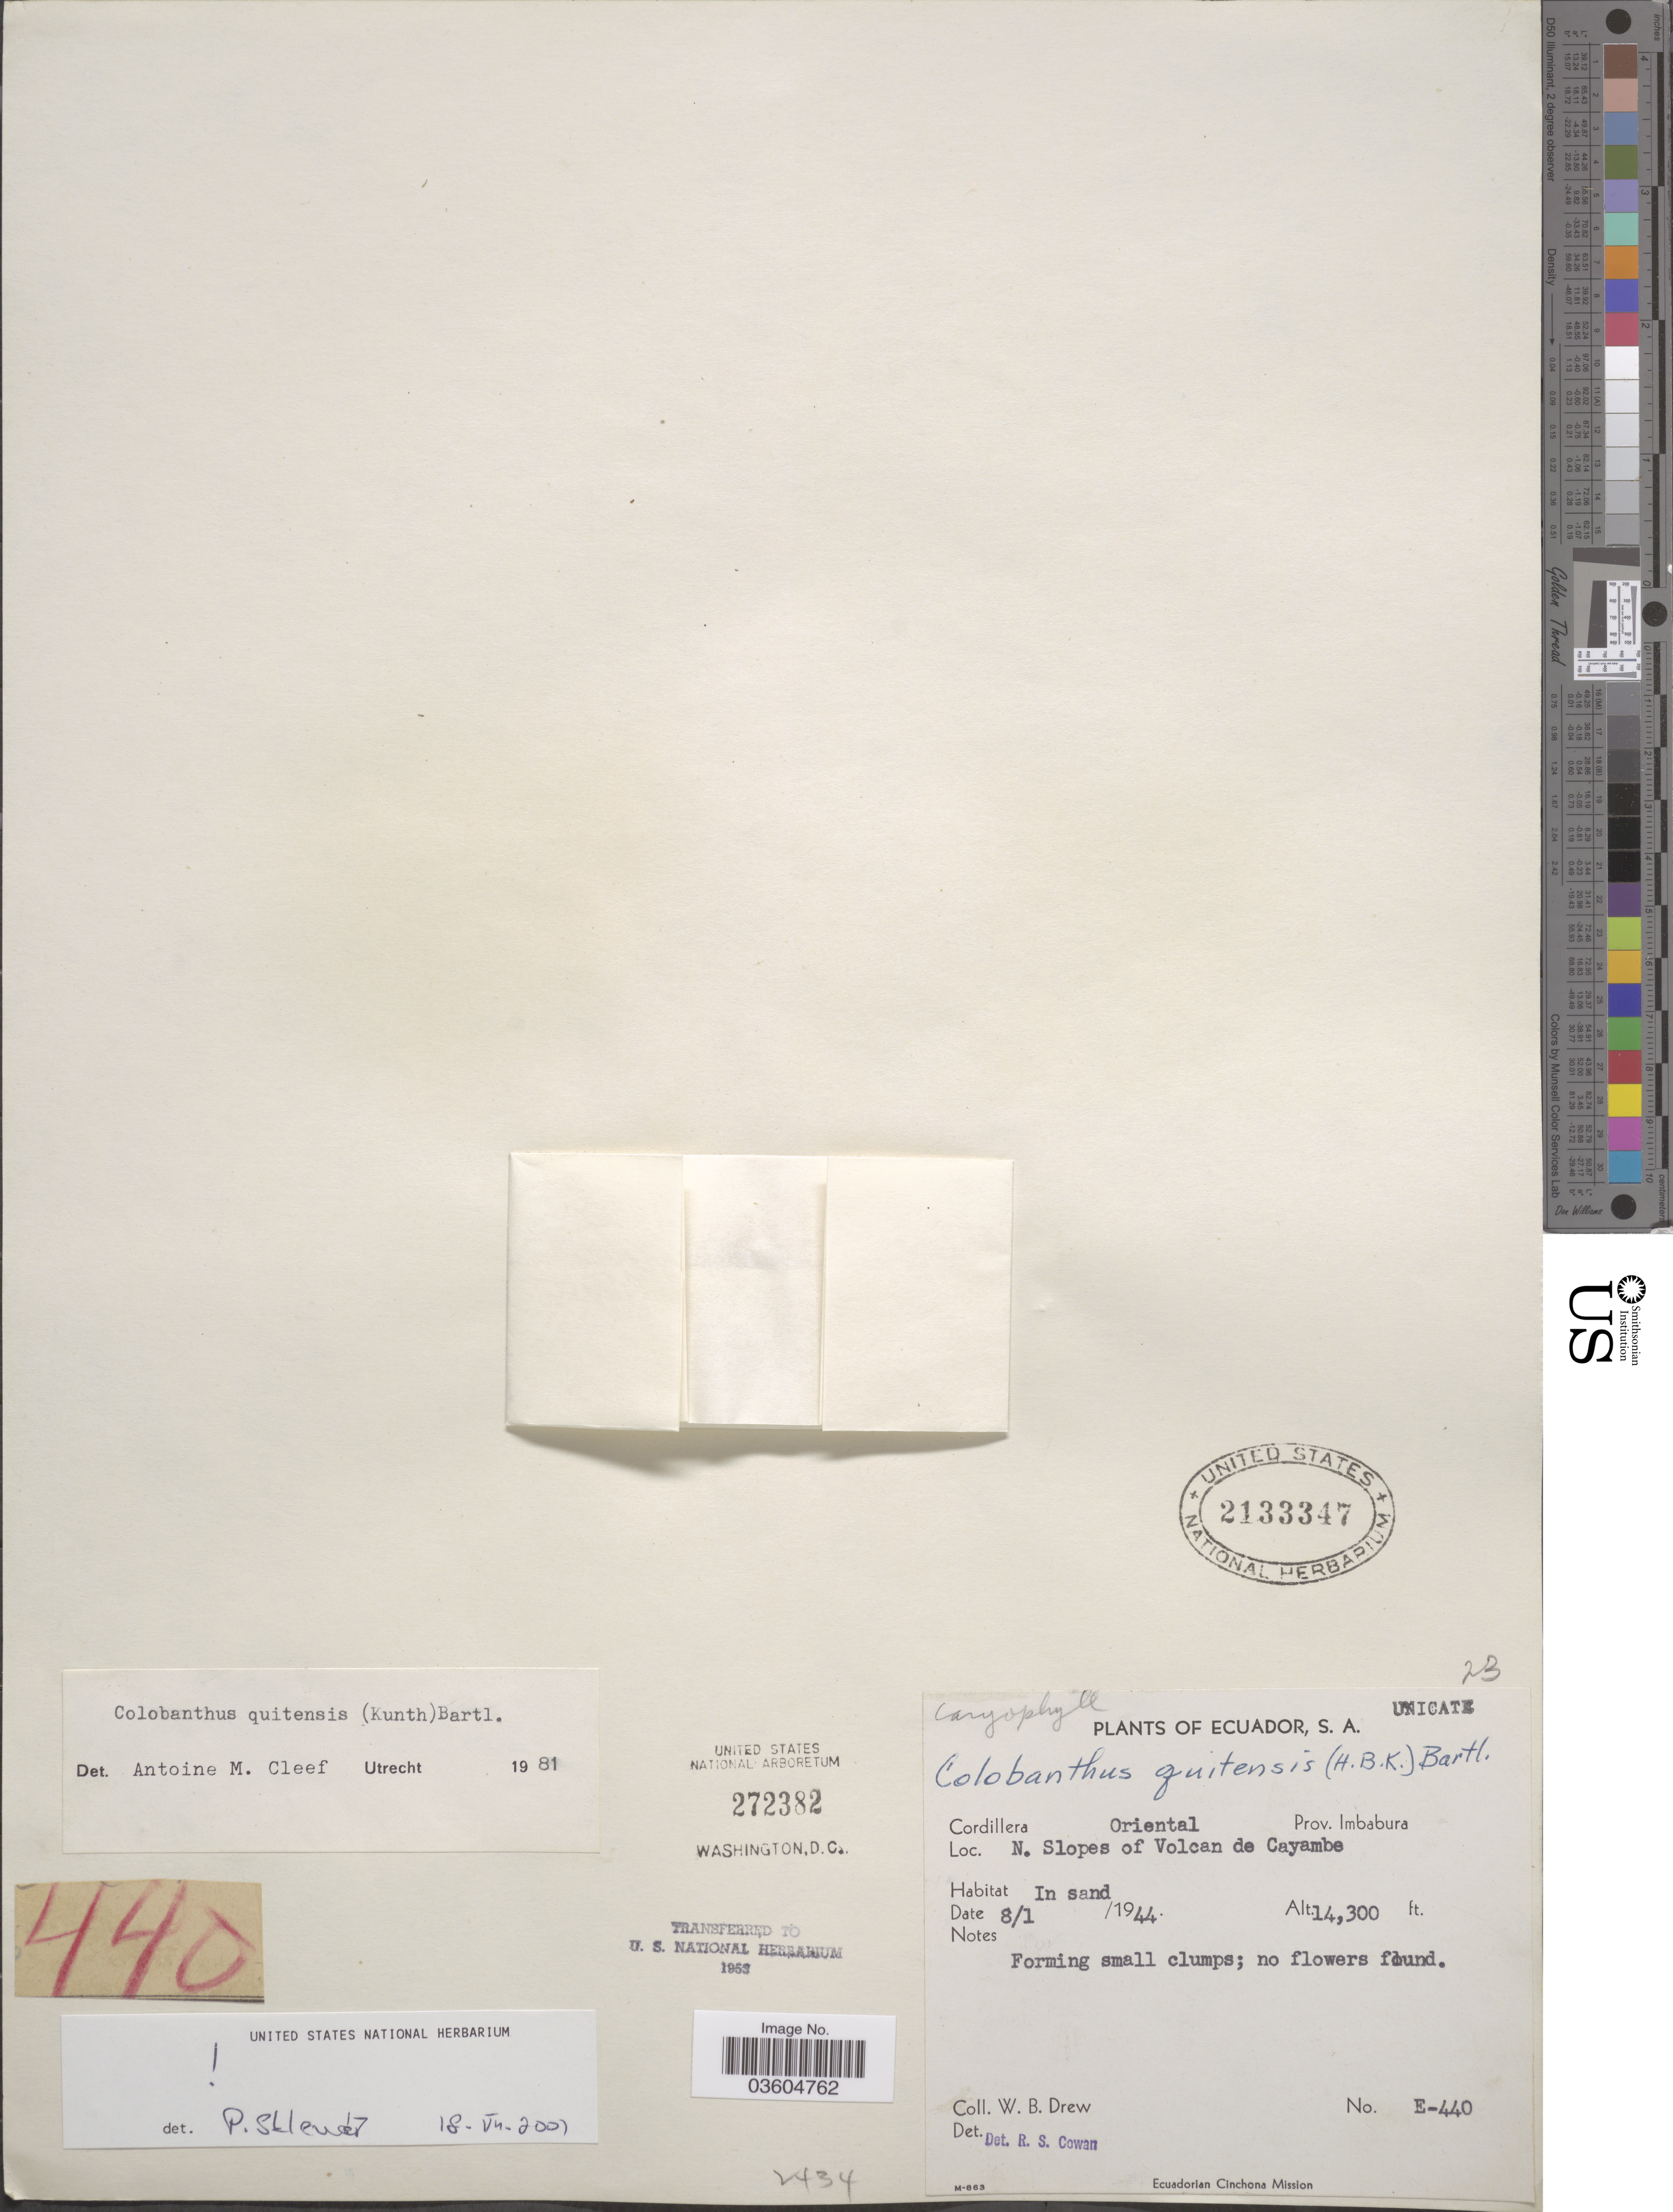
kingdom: Plantae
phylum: Tracheophyta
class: Magnoliopsida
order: Caryophyllales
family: Caryophyllaceae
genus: Colobanthus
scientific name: Colobanthus quitensis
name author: (Kunth) Bartl.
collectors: W. B. Drew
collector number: E-440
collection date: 1944-01-08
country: Ecuador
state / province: Imbabura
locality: Cordillera Oriental. N. Slopes of Volcan de Cayambe.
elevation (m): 4359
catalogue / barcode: US 2133347